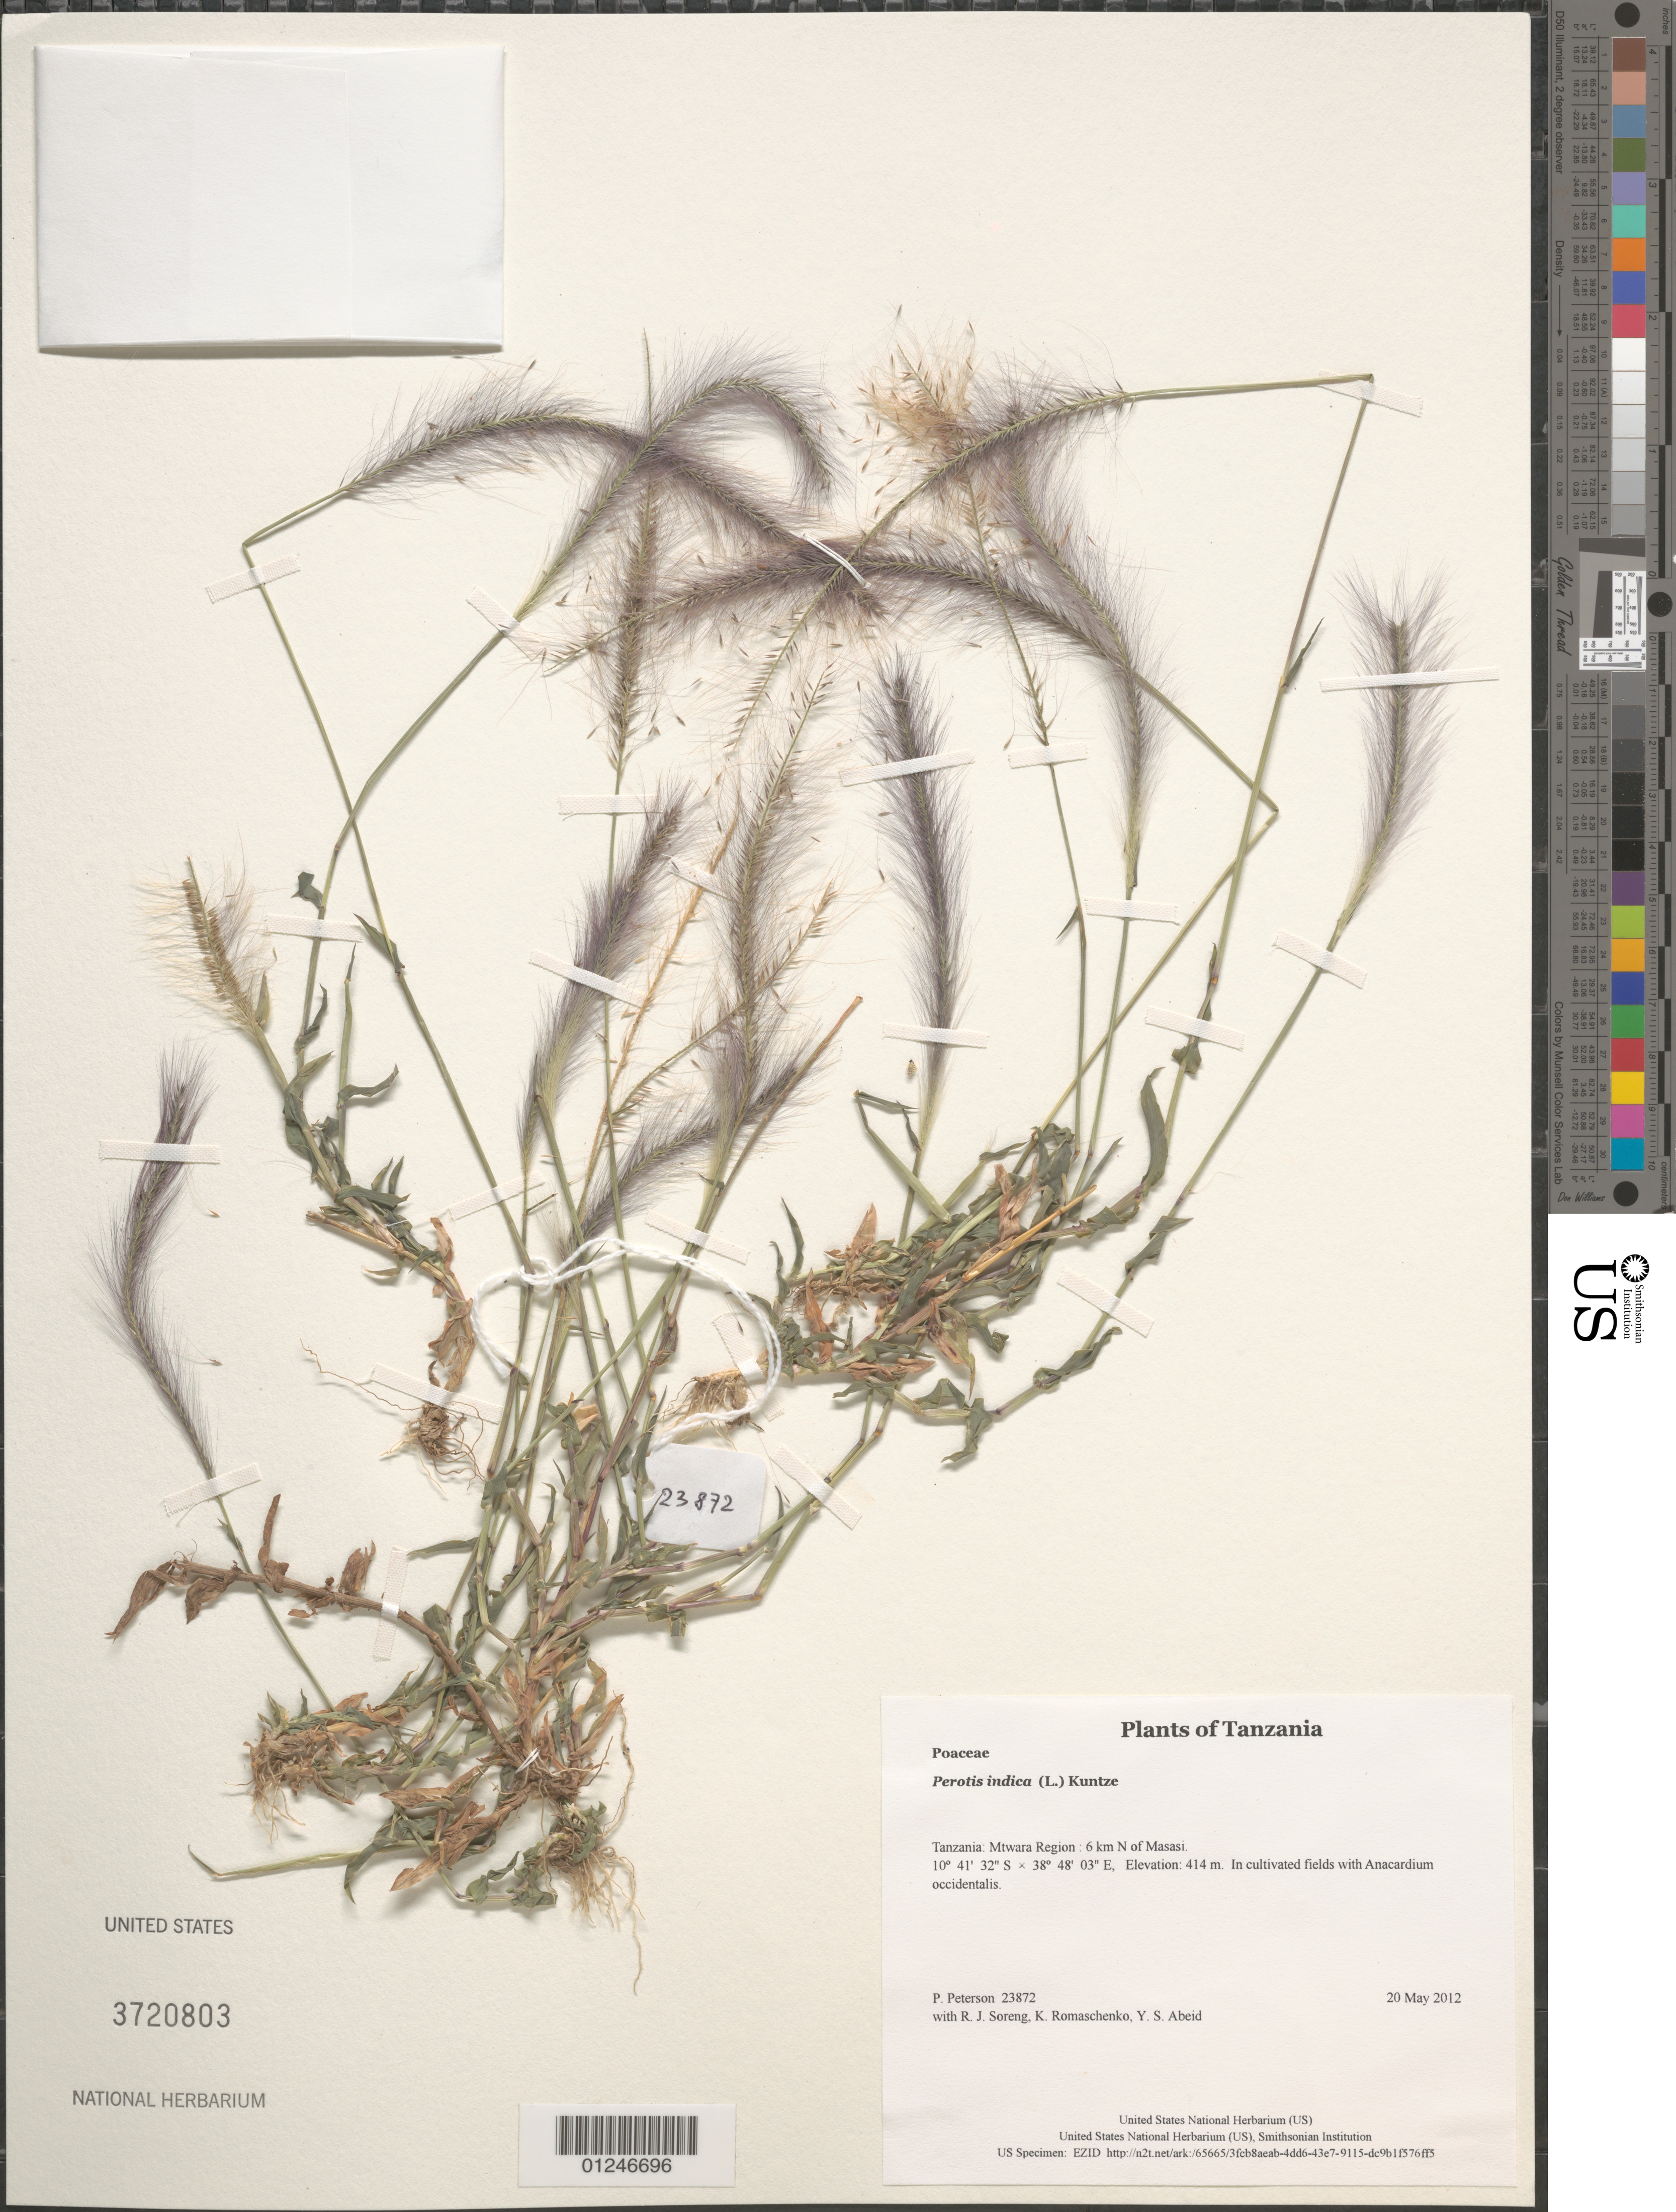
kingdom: Plantae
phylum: Tracheophyta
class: Liliopsida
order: Poales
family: Poaceae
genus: Perotis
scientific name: Perotis indica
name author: (L.) Kuntze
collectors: P. M. Peterson, R. J. Soreng, K. Romaschenko & Y. Abeid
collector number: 23872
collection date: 2012-05-20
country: Tanzania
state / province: Mtwara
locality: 6 km N of Masasi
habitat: In cultivated fields with Anacardium occidentalis.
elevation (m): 414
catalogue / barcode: US 3720803